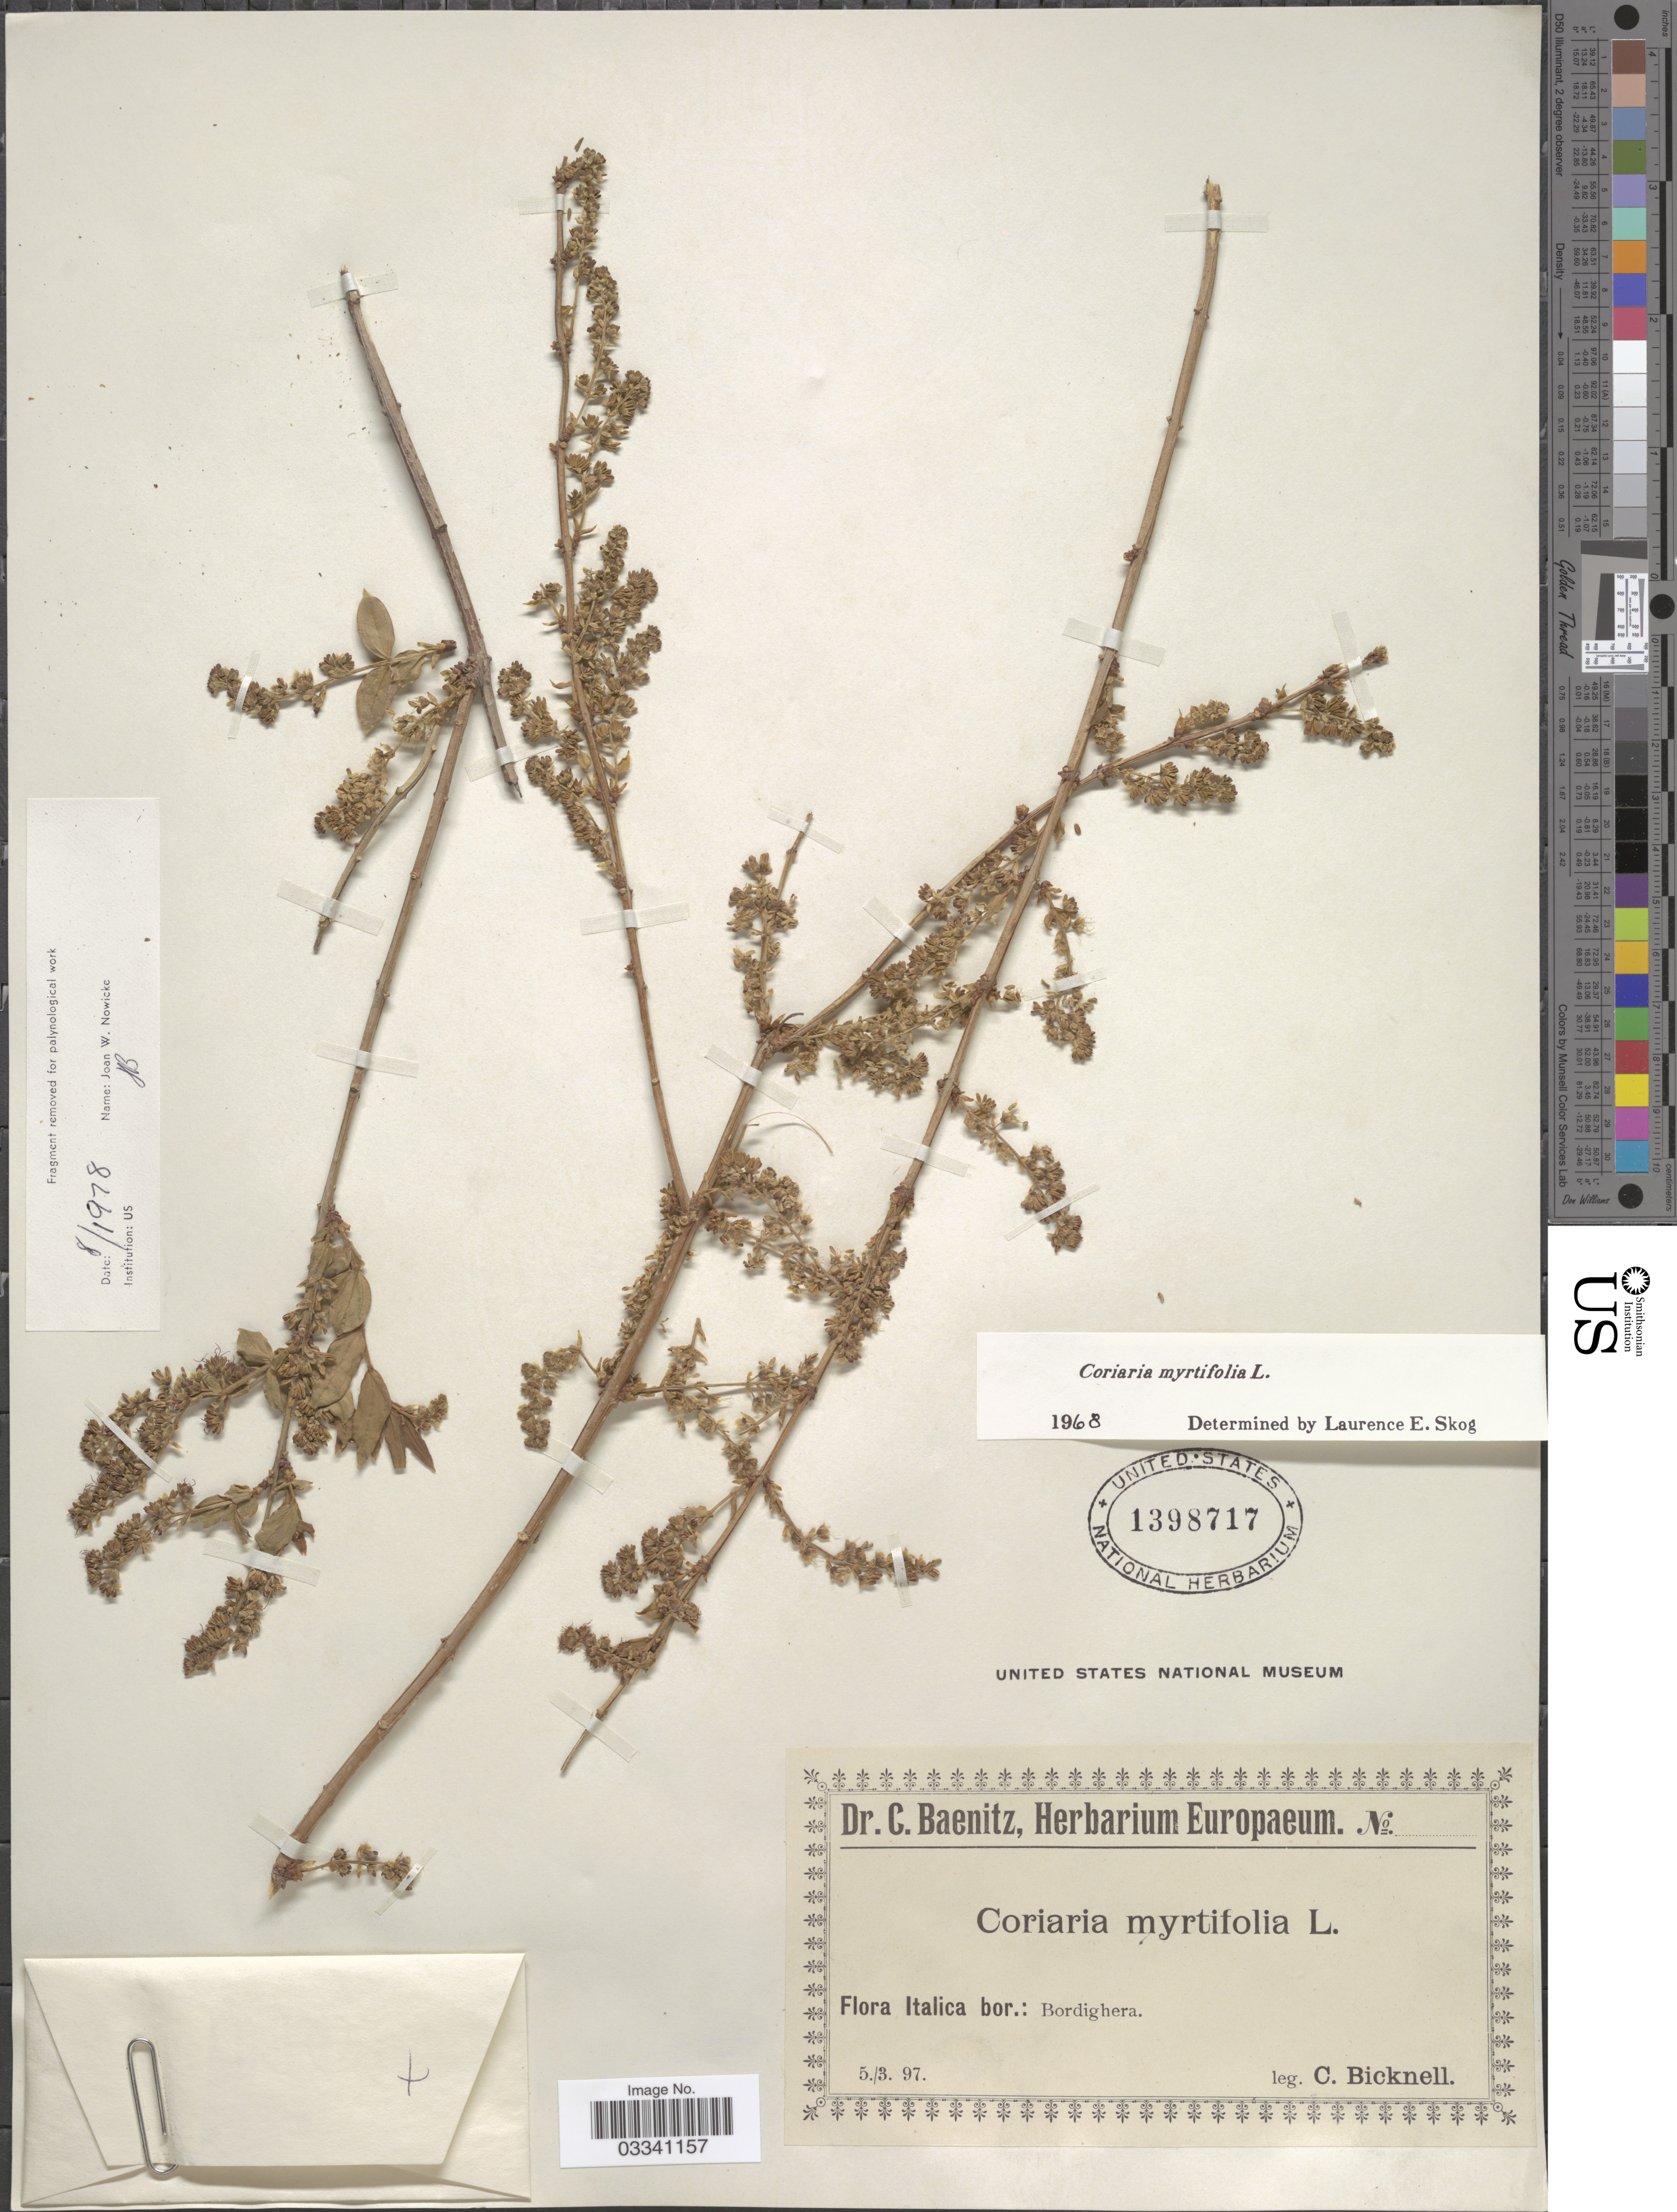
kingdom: Plantae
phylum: Tracheophyta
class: Magnoliopsida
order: Cucurbitales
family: Coriariaceae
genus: Coriaria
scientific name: Coriaria myrtifolia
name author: L.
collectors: C. Bicknell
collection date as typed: Transcribed d/m/y: 5/3/97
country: Italy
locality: Italica bor.: Bordighera.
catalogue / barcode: US 1398717